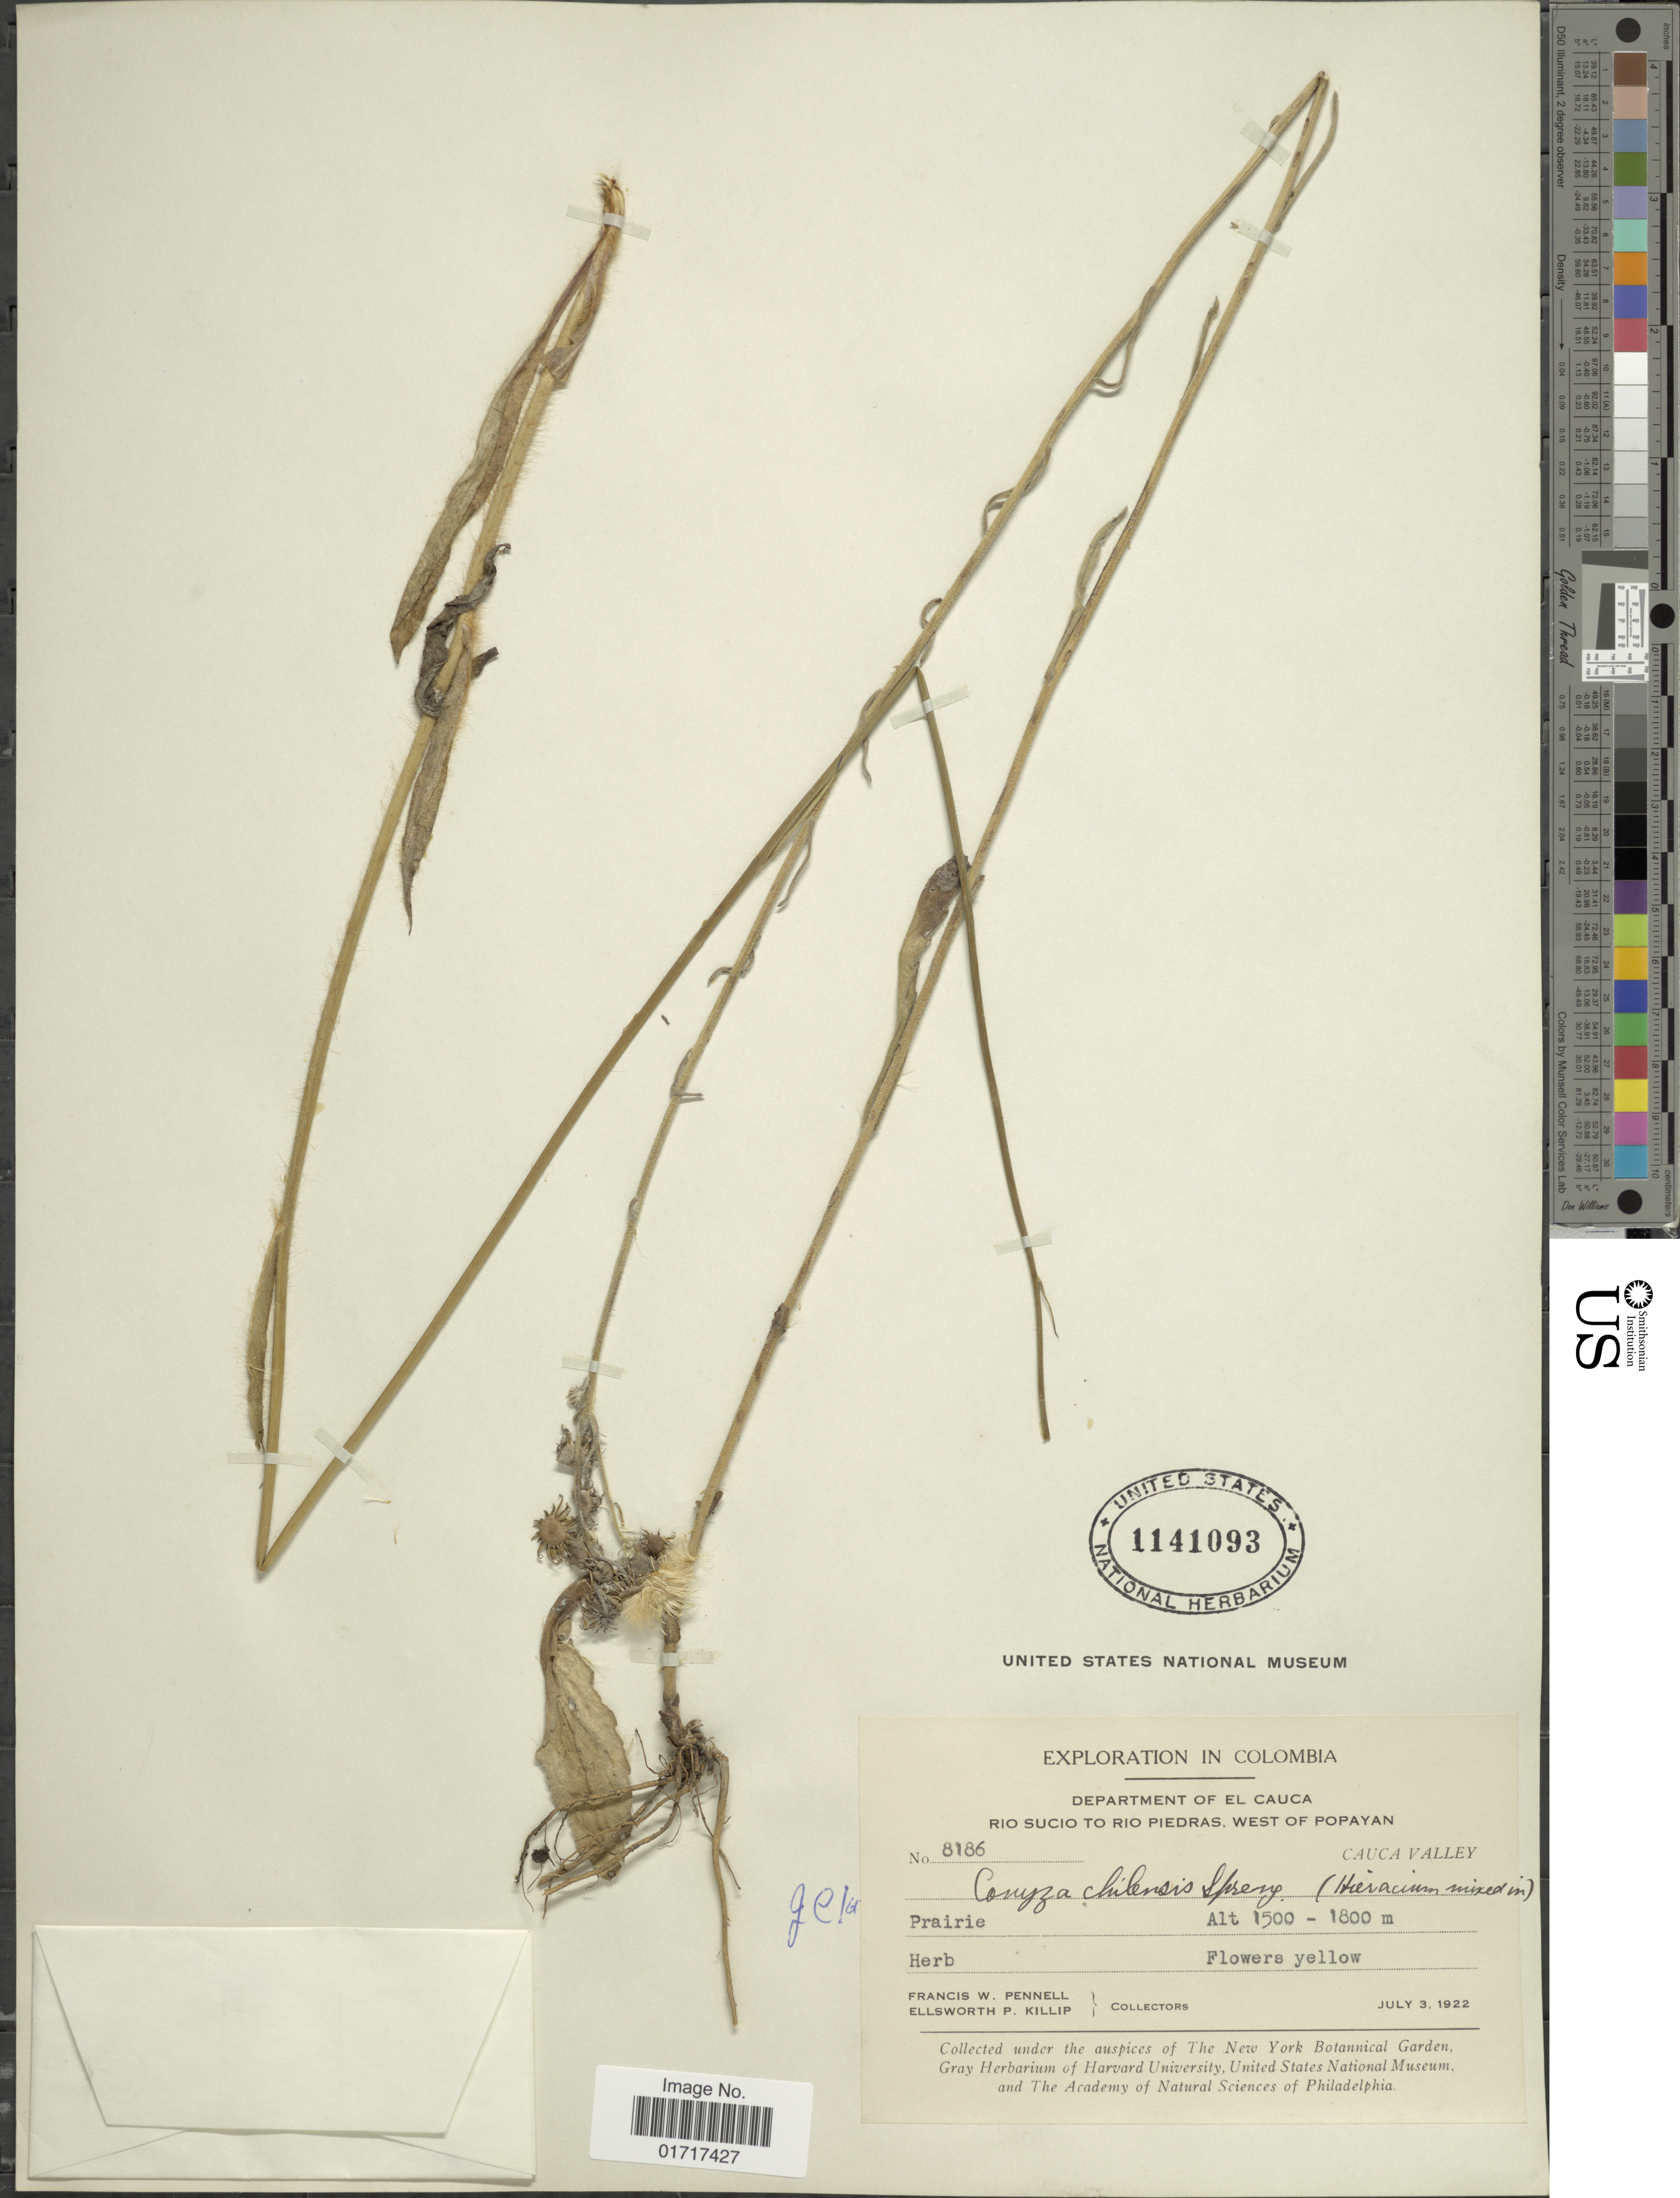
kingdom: Plantae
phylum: Tracheophyta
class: Magnoliopsida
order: Asterales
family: Asteraceae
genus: Conyza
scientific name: Conyza primulaefolia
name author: (Lam.) Cuatrec. & Lourteig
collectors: F. W. Pennell & E. P. Killip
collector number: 8186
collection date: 1922-07-03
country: Colombia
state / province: Cauca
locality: Department of El Cauca, Rio Sucio to Rio Piedras, West of Popayan. Cauca Valley.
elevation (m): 1500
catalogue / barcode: US 1141093